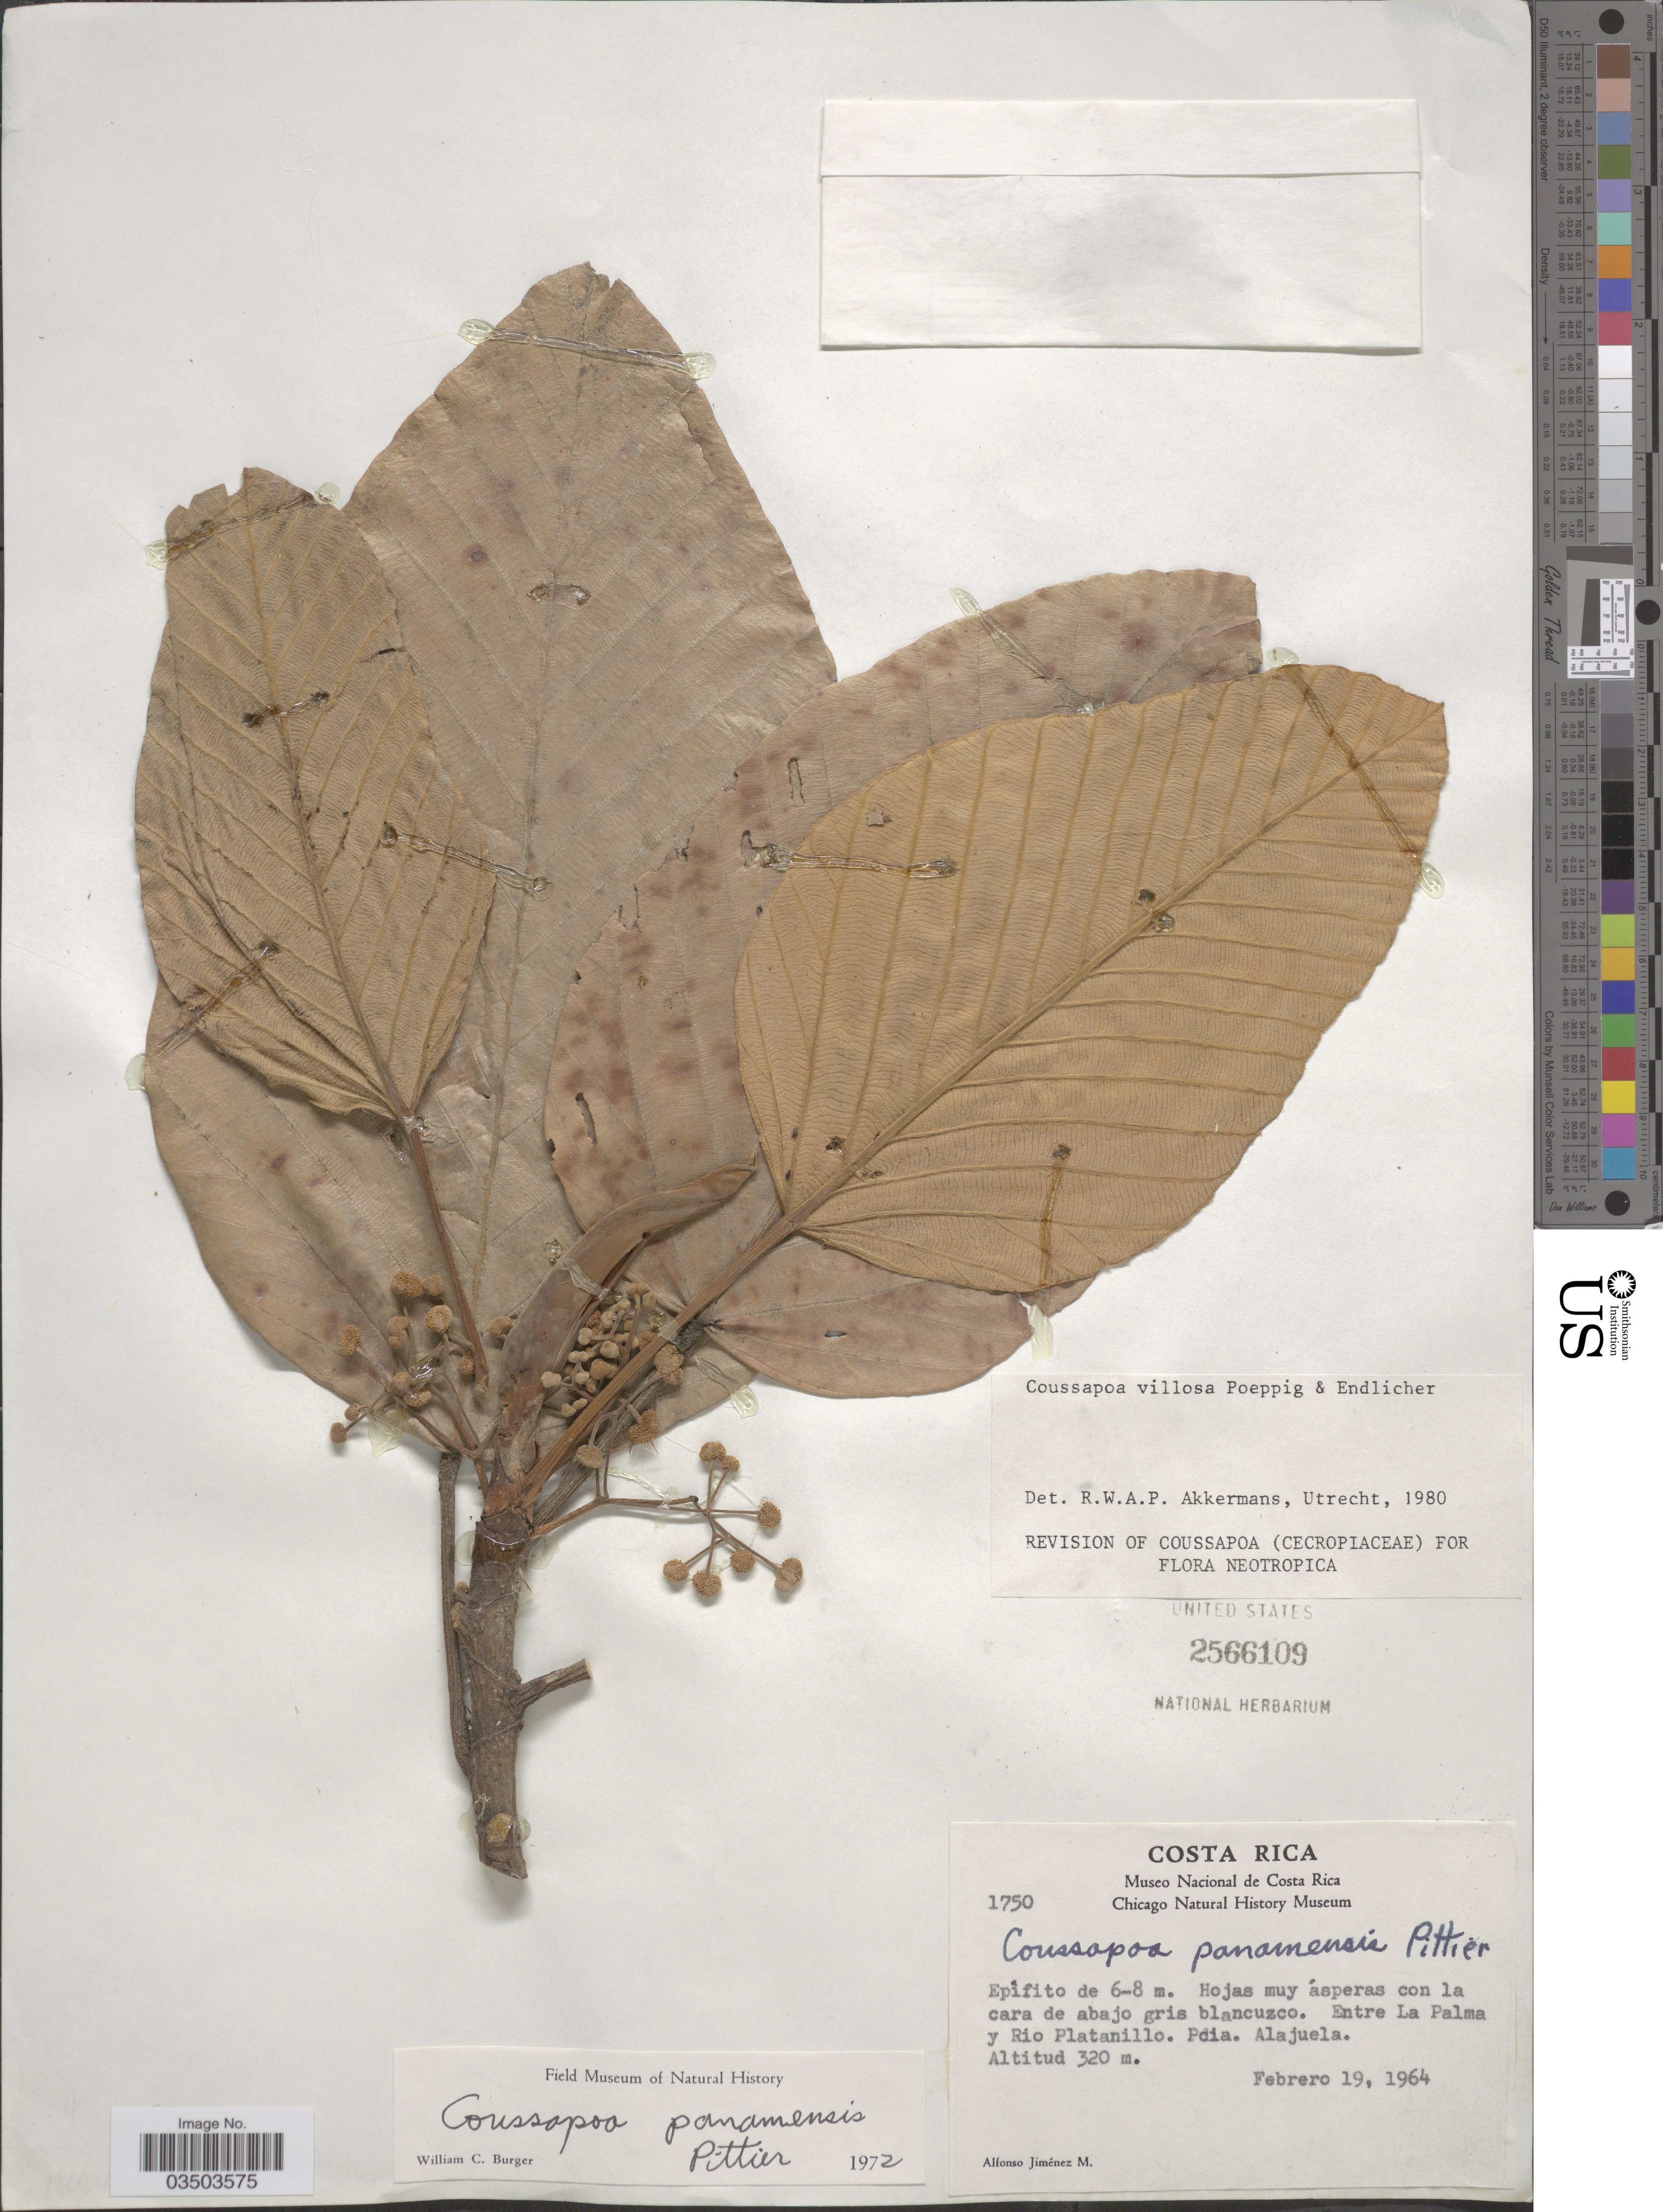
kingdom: Plantae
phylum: Tracheophyta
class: Magnoliopsida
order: Rosales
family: Urticaceae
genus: Coussapoa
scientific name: Coussapoa villosa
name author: Poepp. & Endl.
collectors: A. Jimenez M.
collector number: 1750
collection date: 1964-02-19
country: Costa Rica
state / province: Alajuela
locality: Entre La Palma y Rio Platanillo. Pcia. Alajuela.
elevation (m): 320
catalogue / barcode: US 2566109